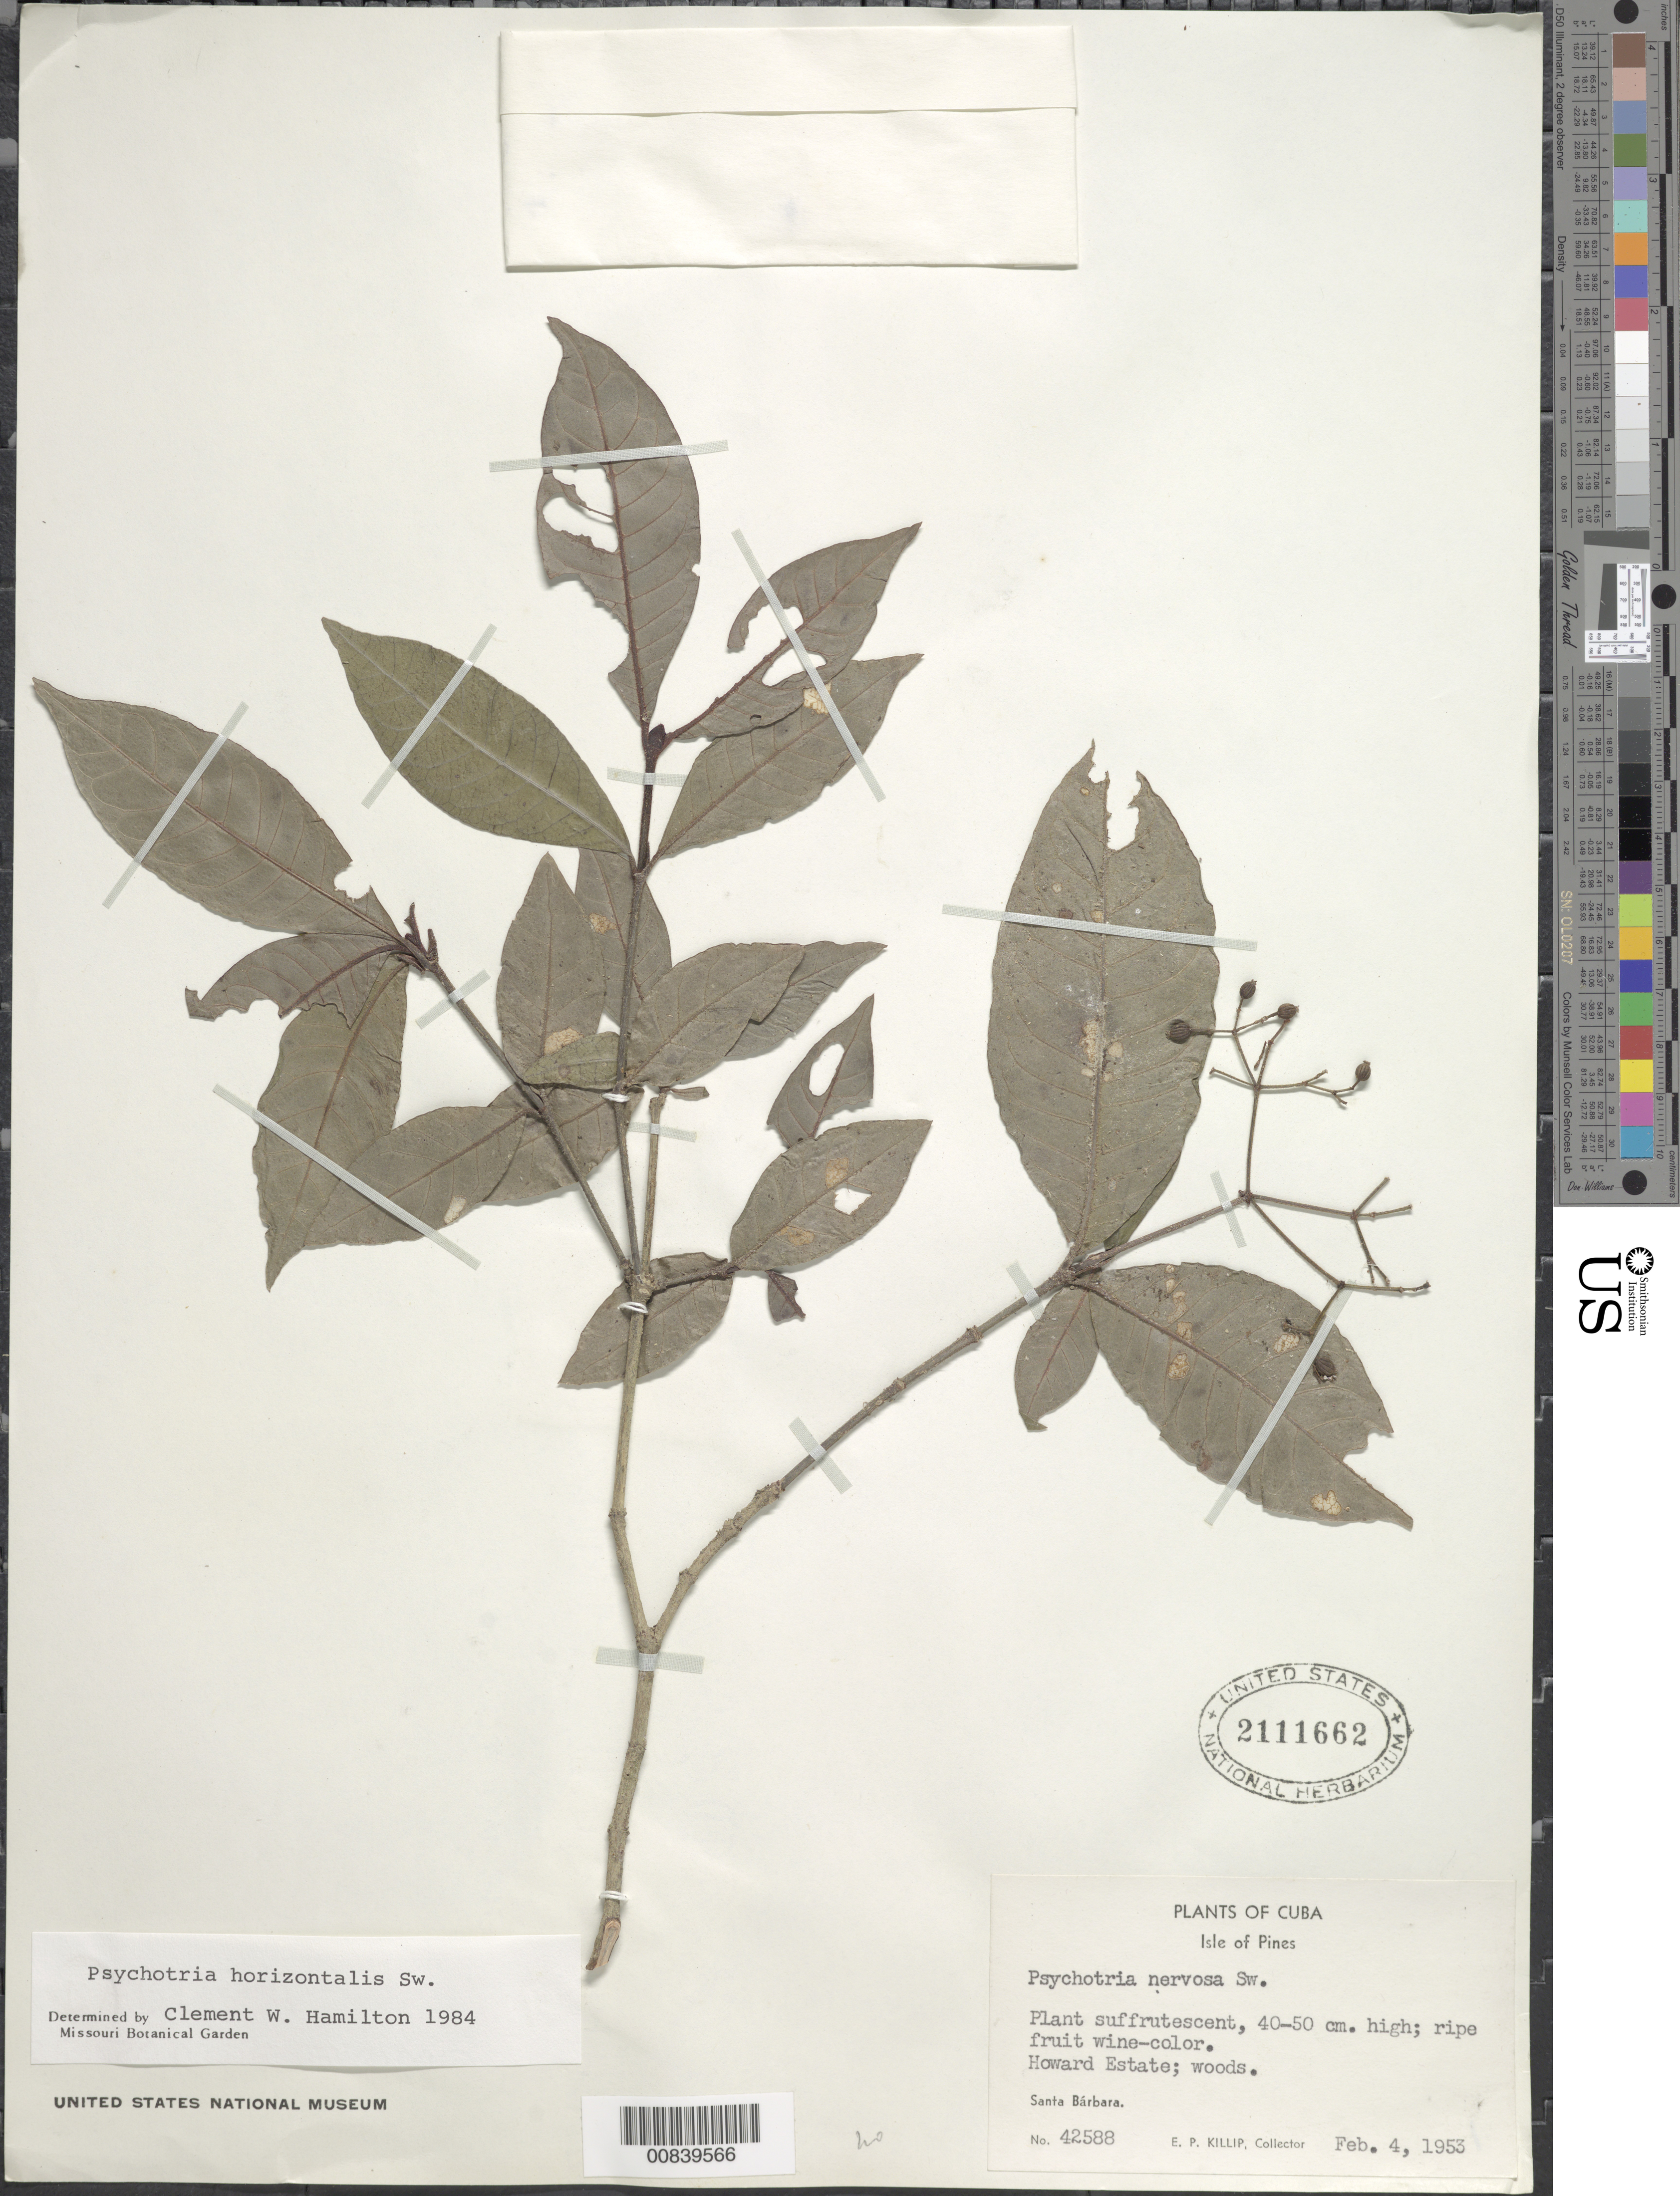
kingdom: Plantae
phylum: Tracheophyta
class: Magnoliopsida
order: Gentianales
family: Rubiaceae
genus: Psychotria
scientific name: Psychotria horizontalis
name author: Sw.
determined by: Hamilton, C. W.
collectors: E. P. Killip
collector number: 42588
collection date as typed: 04 Feb 1953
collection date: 1953-02-04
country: Cuba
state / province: Isla de La Juventud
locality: Howard Estate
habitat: Woods on estate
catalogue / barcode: US 2111662